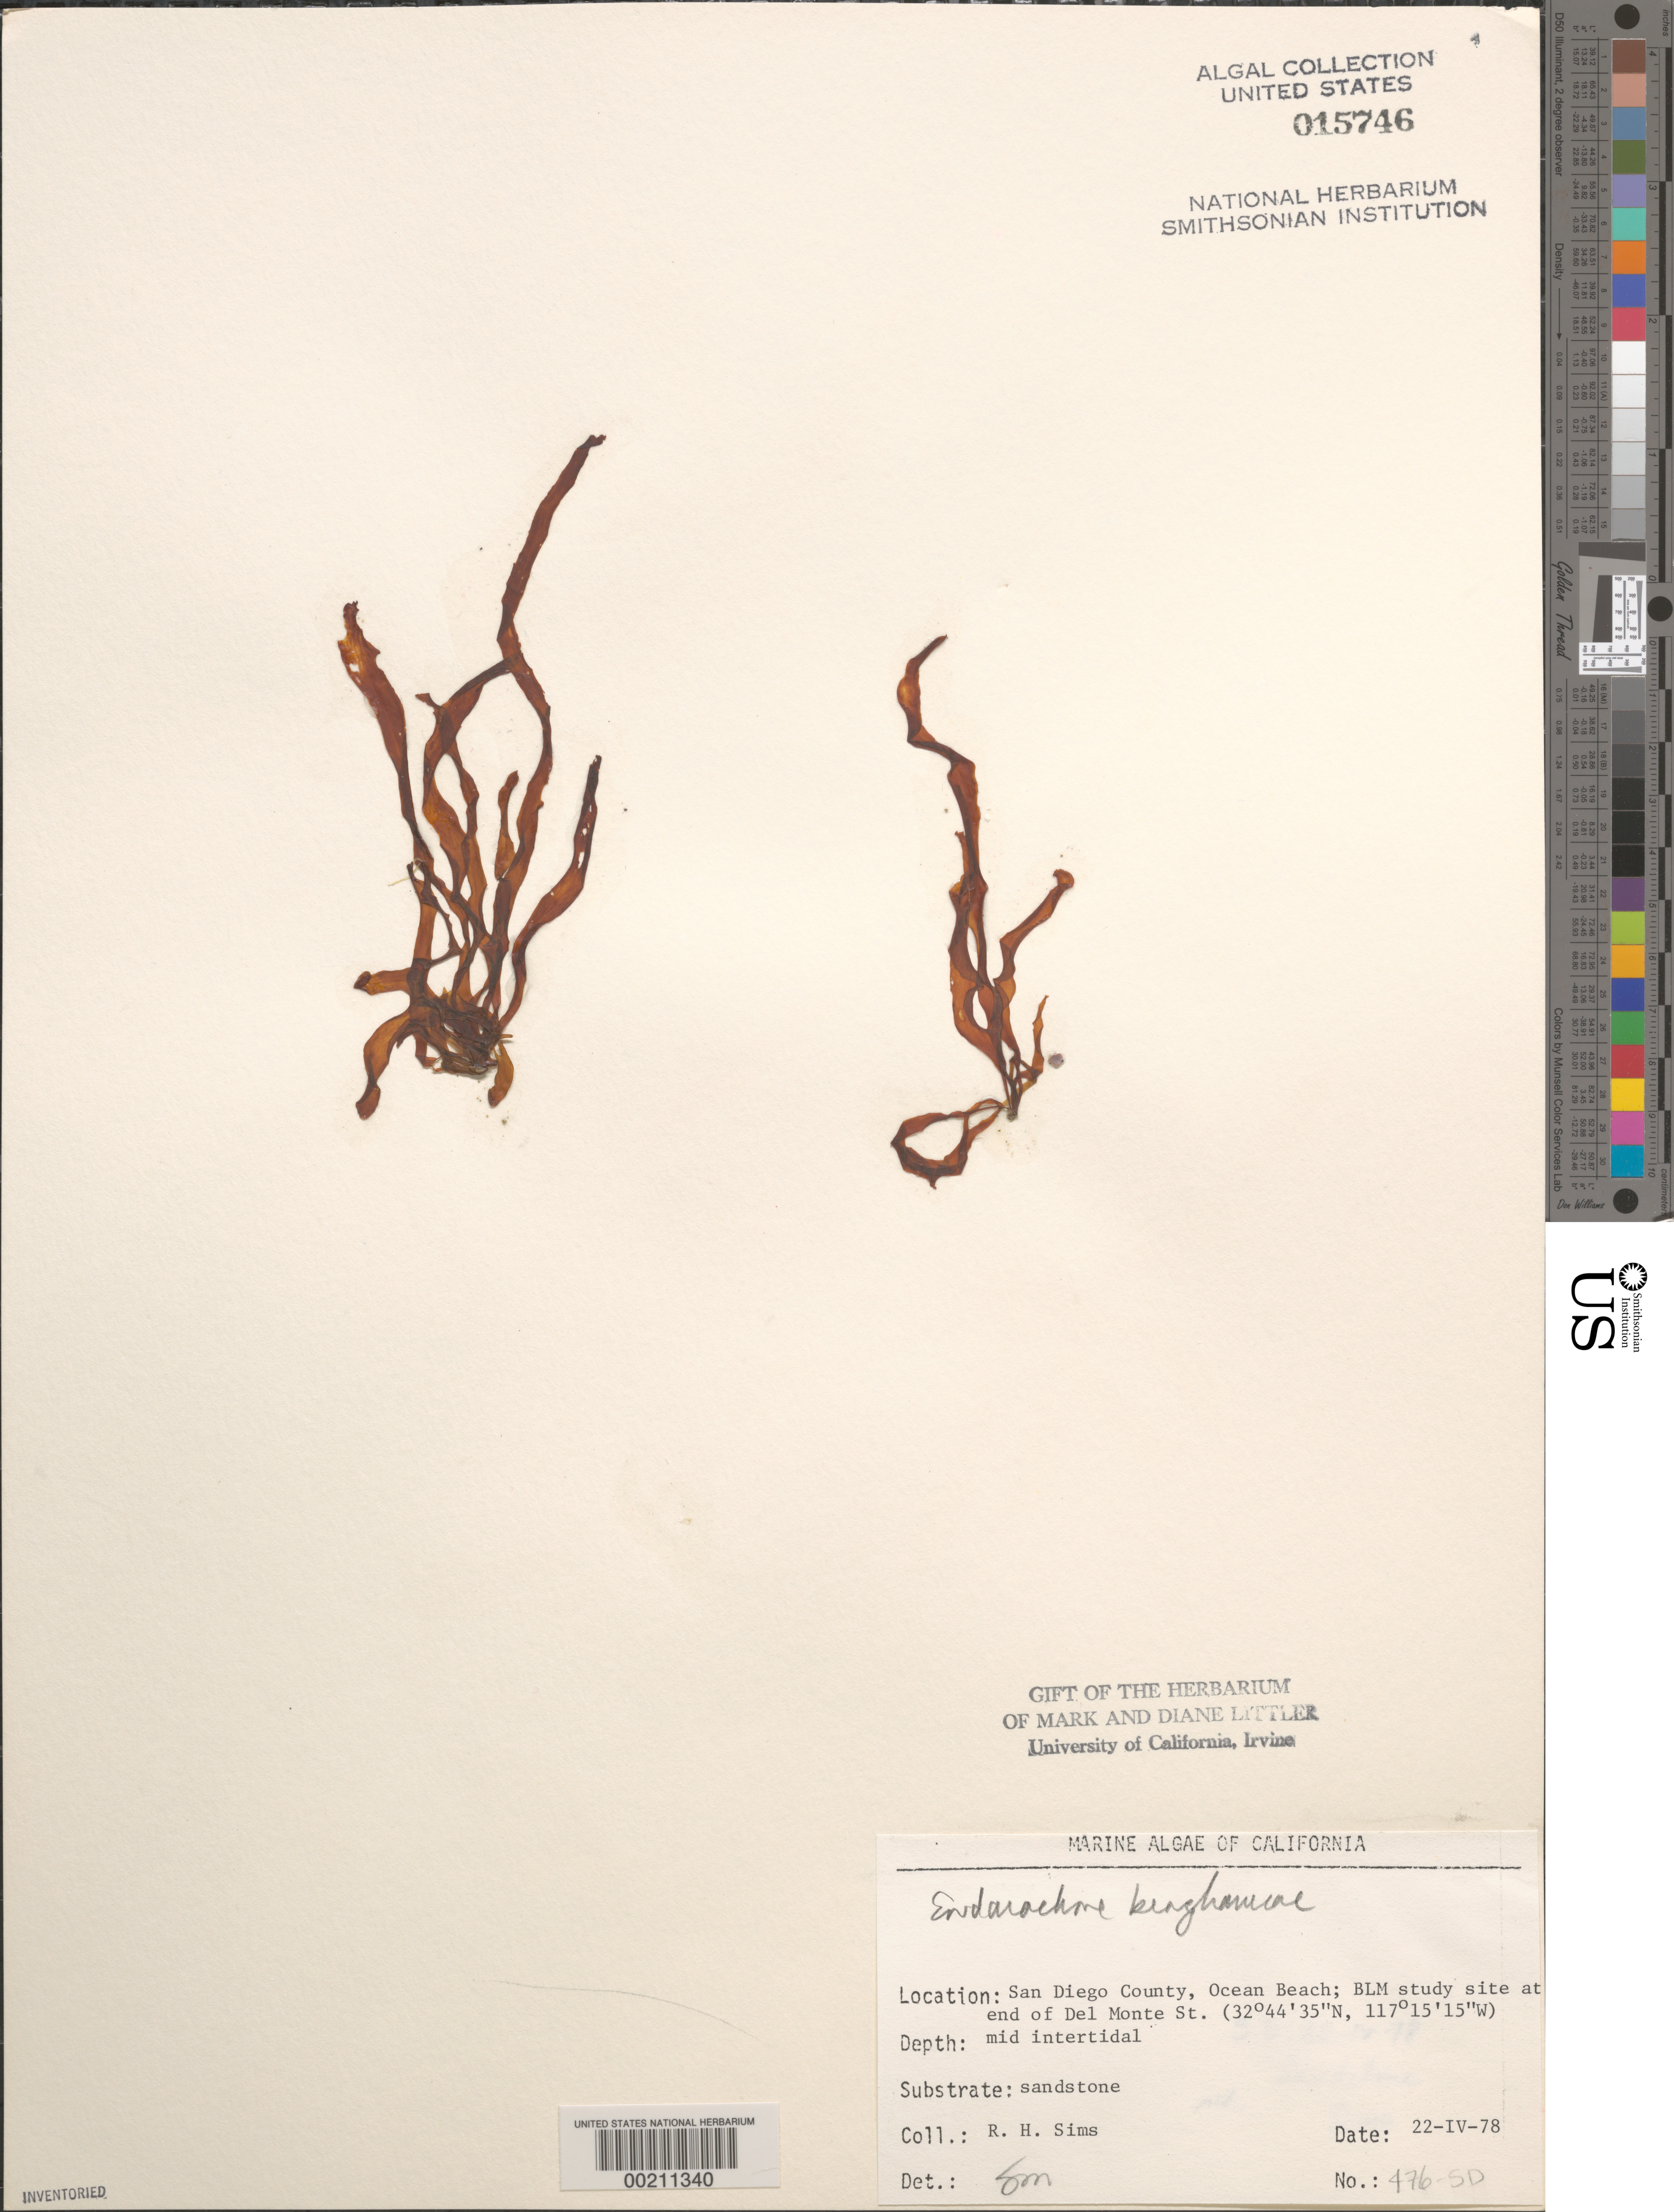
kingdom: Chromista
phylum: Ochrophyta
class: Phaeophyceae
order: Scytosiphonales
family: Scytosiphonaceae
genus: Petalonia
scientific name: Petalonia binghamiae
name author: (J. Agardh) K.L.Vinogr.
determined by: Algae name updating Project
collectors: R. H. Sims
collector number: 476-sd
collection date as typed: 22 Apr 1978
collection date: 1978-04-22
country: United States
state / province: California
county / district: San Diego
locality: Ocean Beach, end of Del Monte Street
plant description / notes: BLM-SOCALBIGHT Rocky Intertidal Survey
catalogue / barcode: US 15746